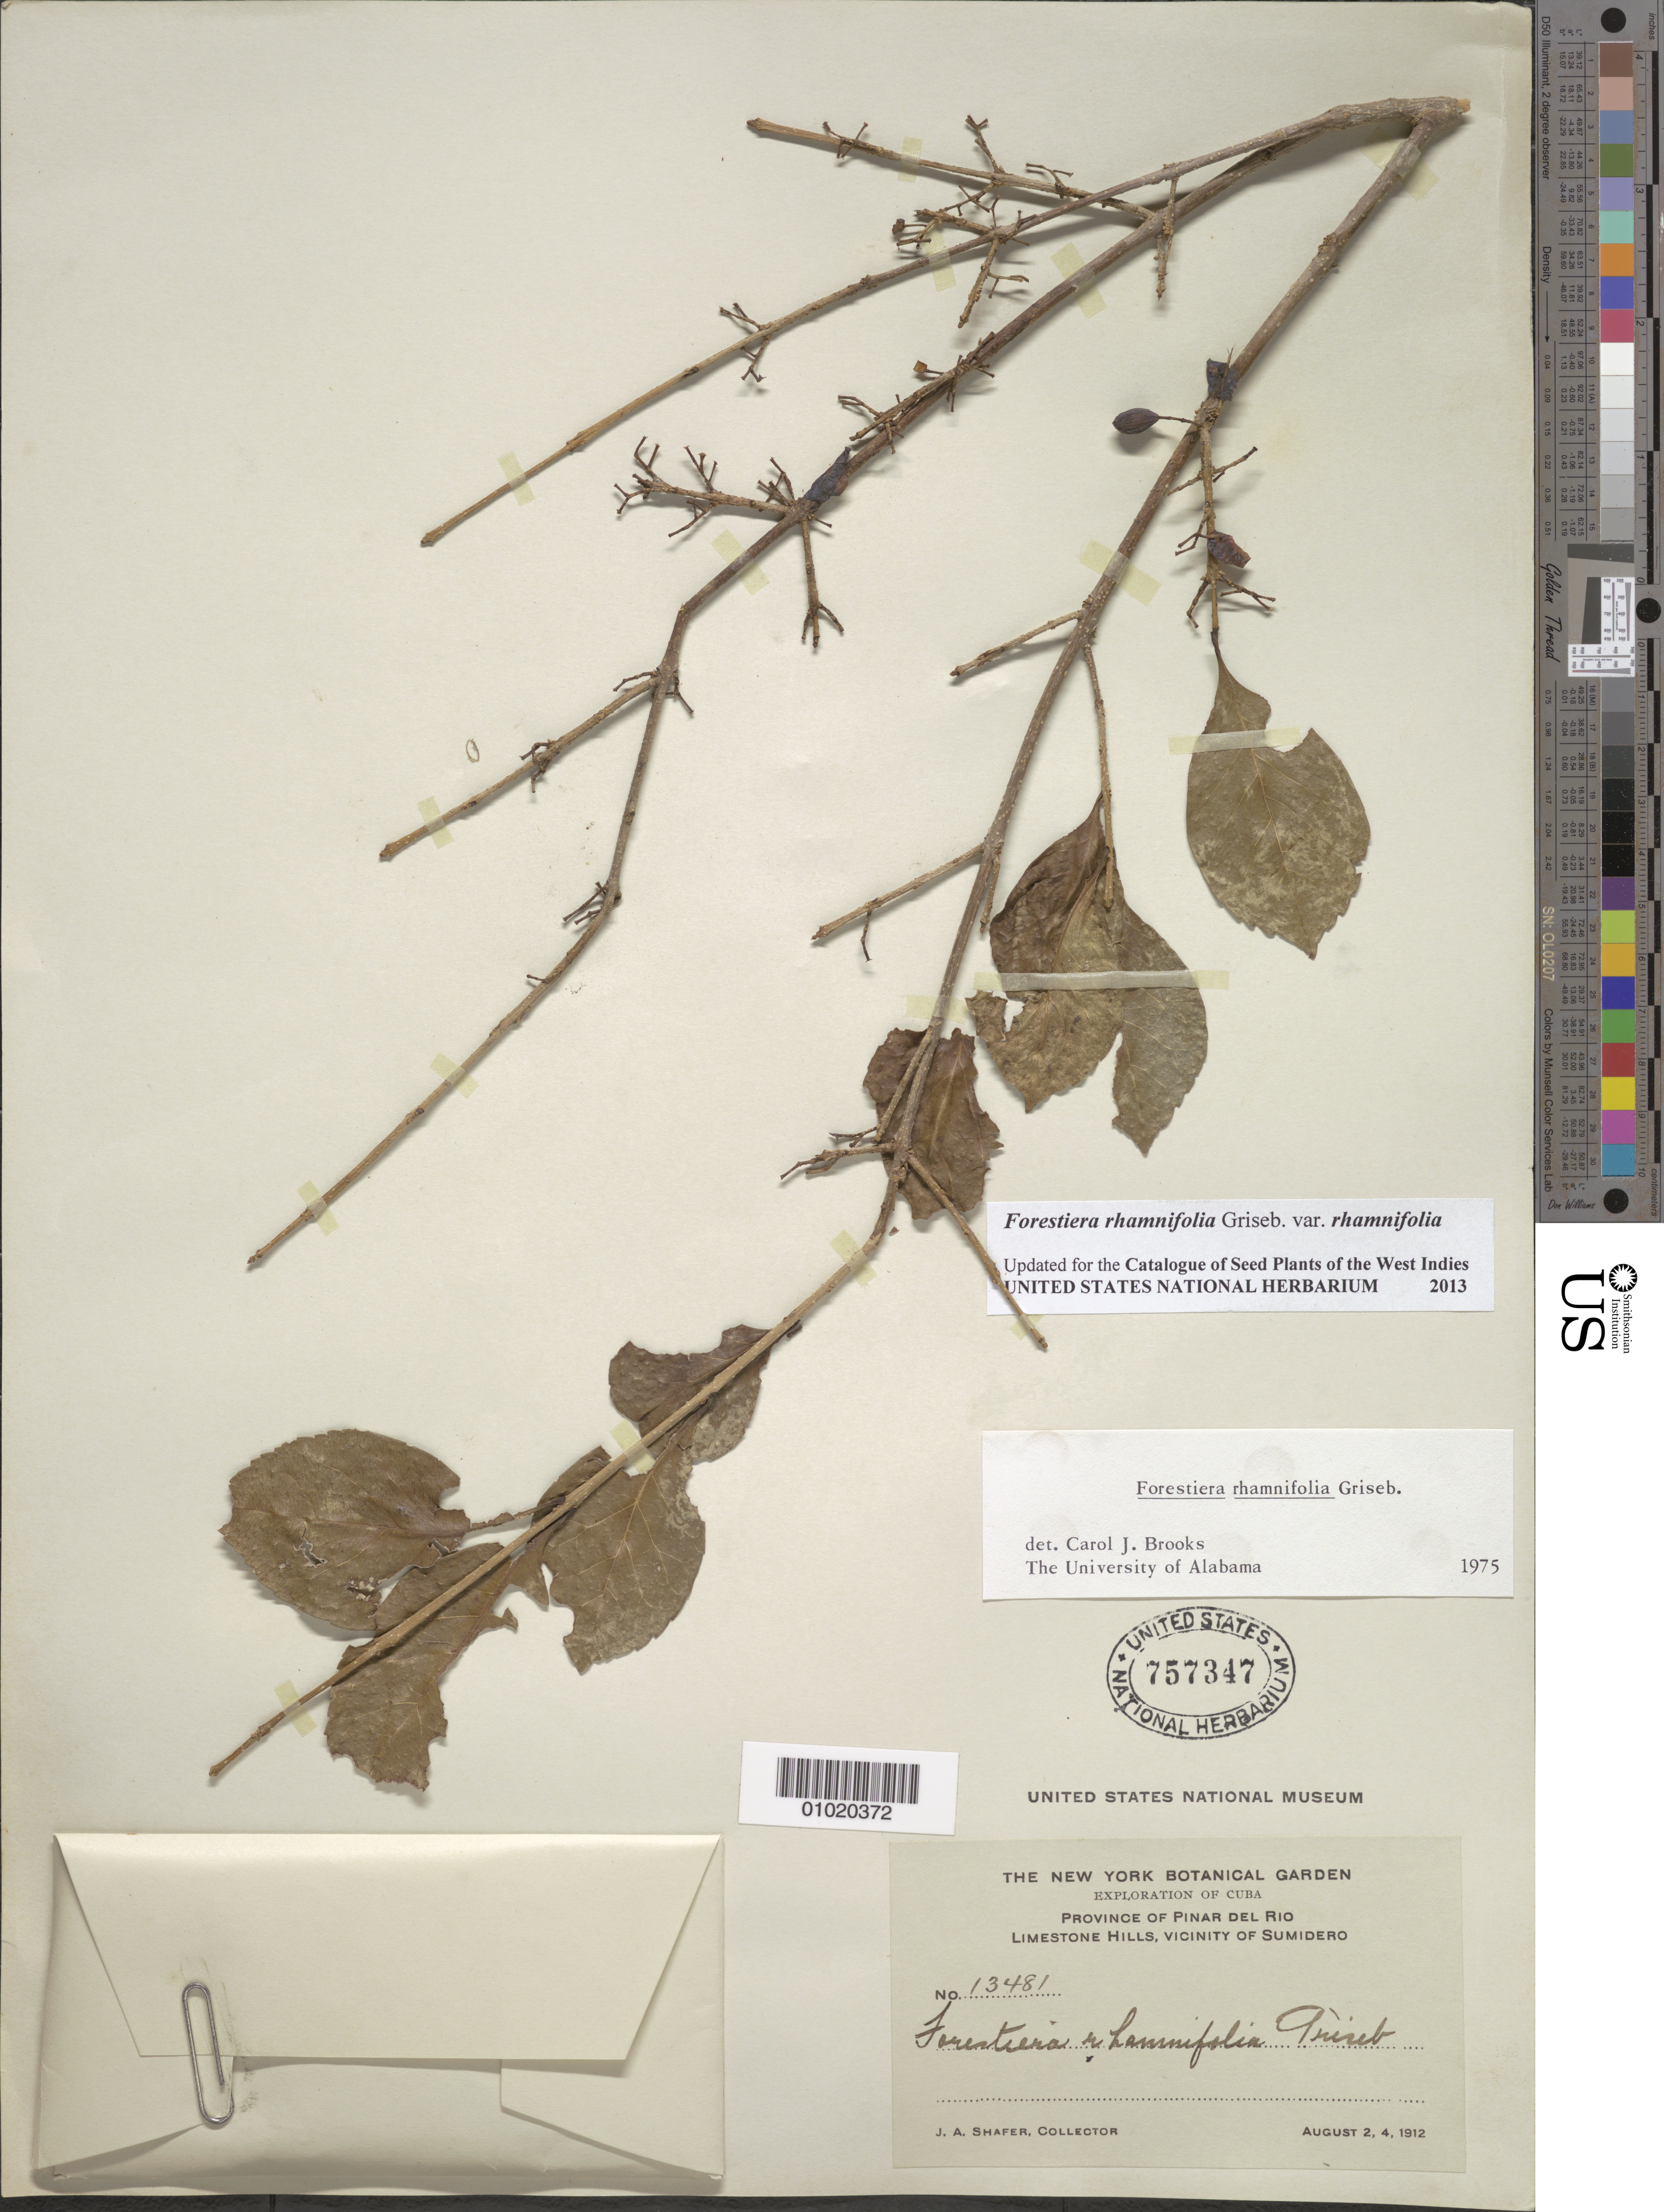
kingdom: Plantae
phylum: Tracheophyta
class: Magnoliopsida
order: Lamiales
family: Oleaceae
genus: Forestiera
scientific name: Forestiera rhamnifolia var. rhamnifolia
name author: Griseb.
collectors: J. A. Shafer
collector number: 13481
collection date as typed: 02 Aug 1912 and 04 Aug 1912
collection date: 1912-08-02,1912-08-04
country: Cuba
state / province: Pinar del Rio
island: Cuba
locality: Limestone hills, vicinity of Sumidero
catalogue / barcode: US 757347